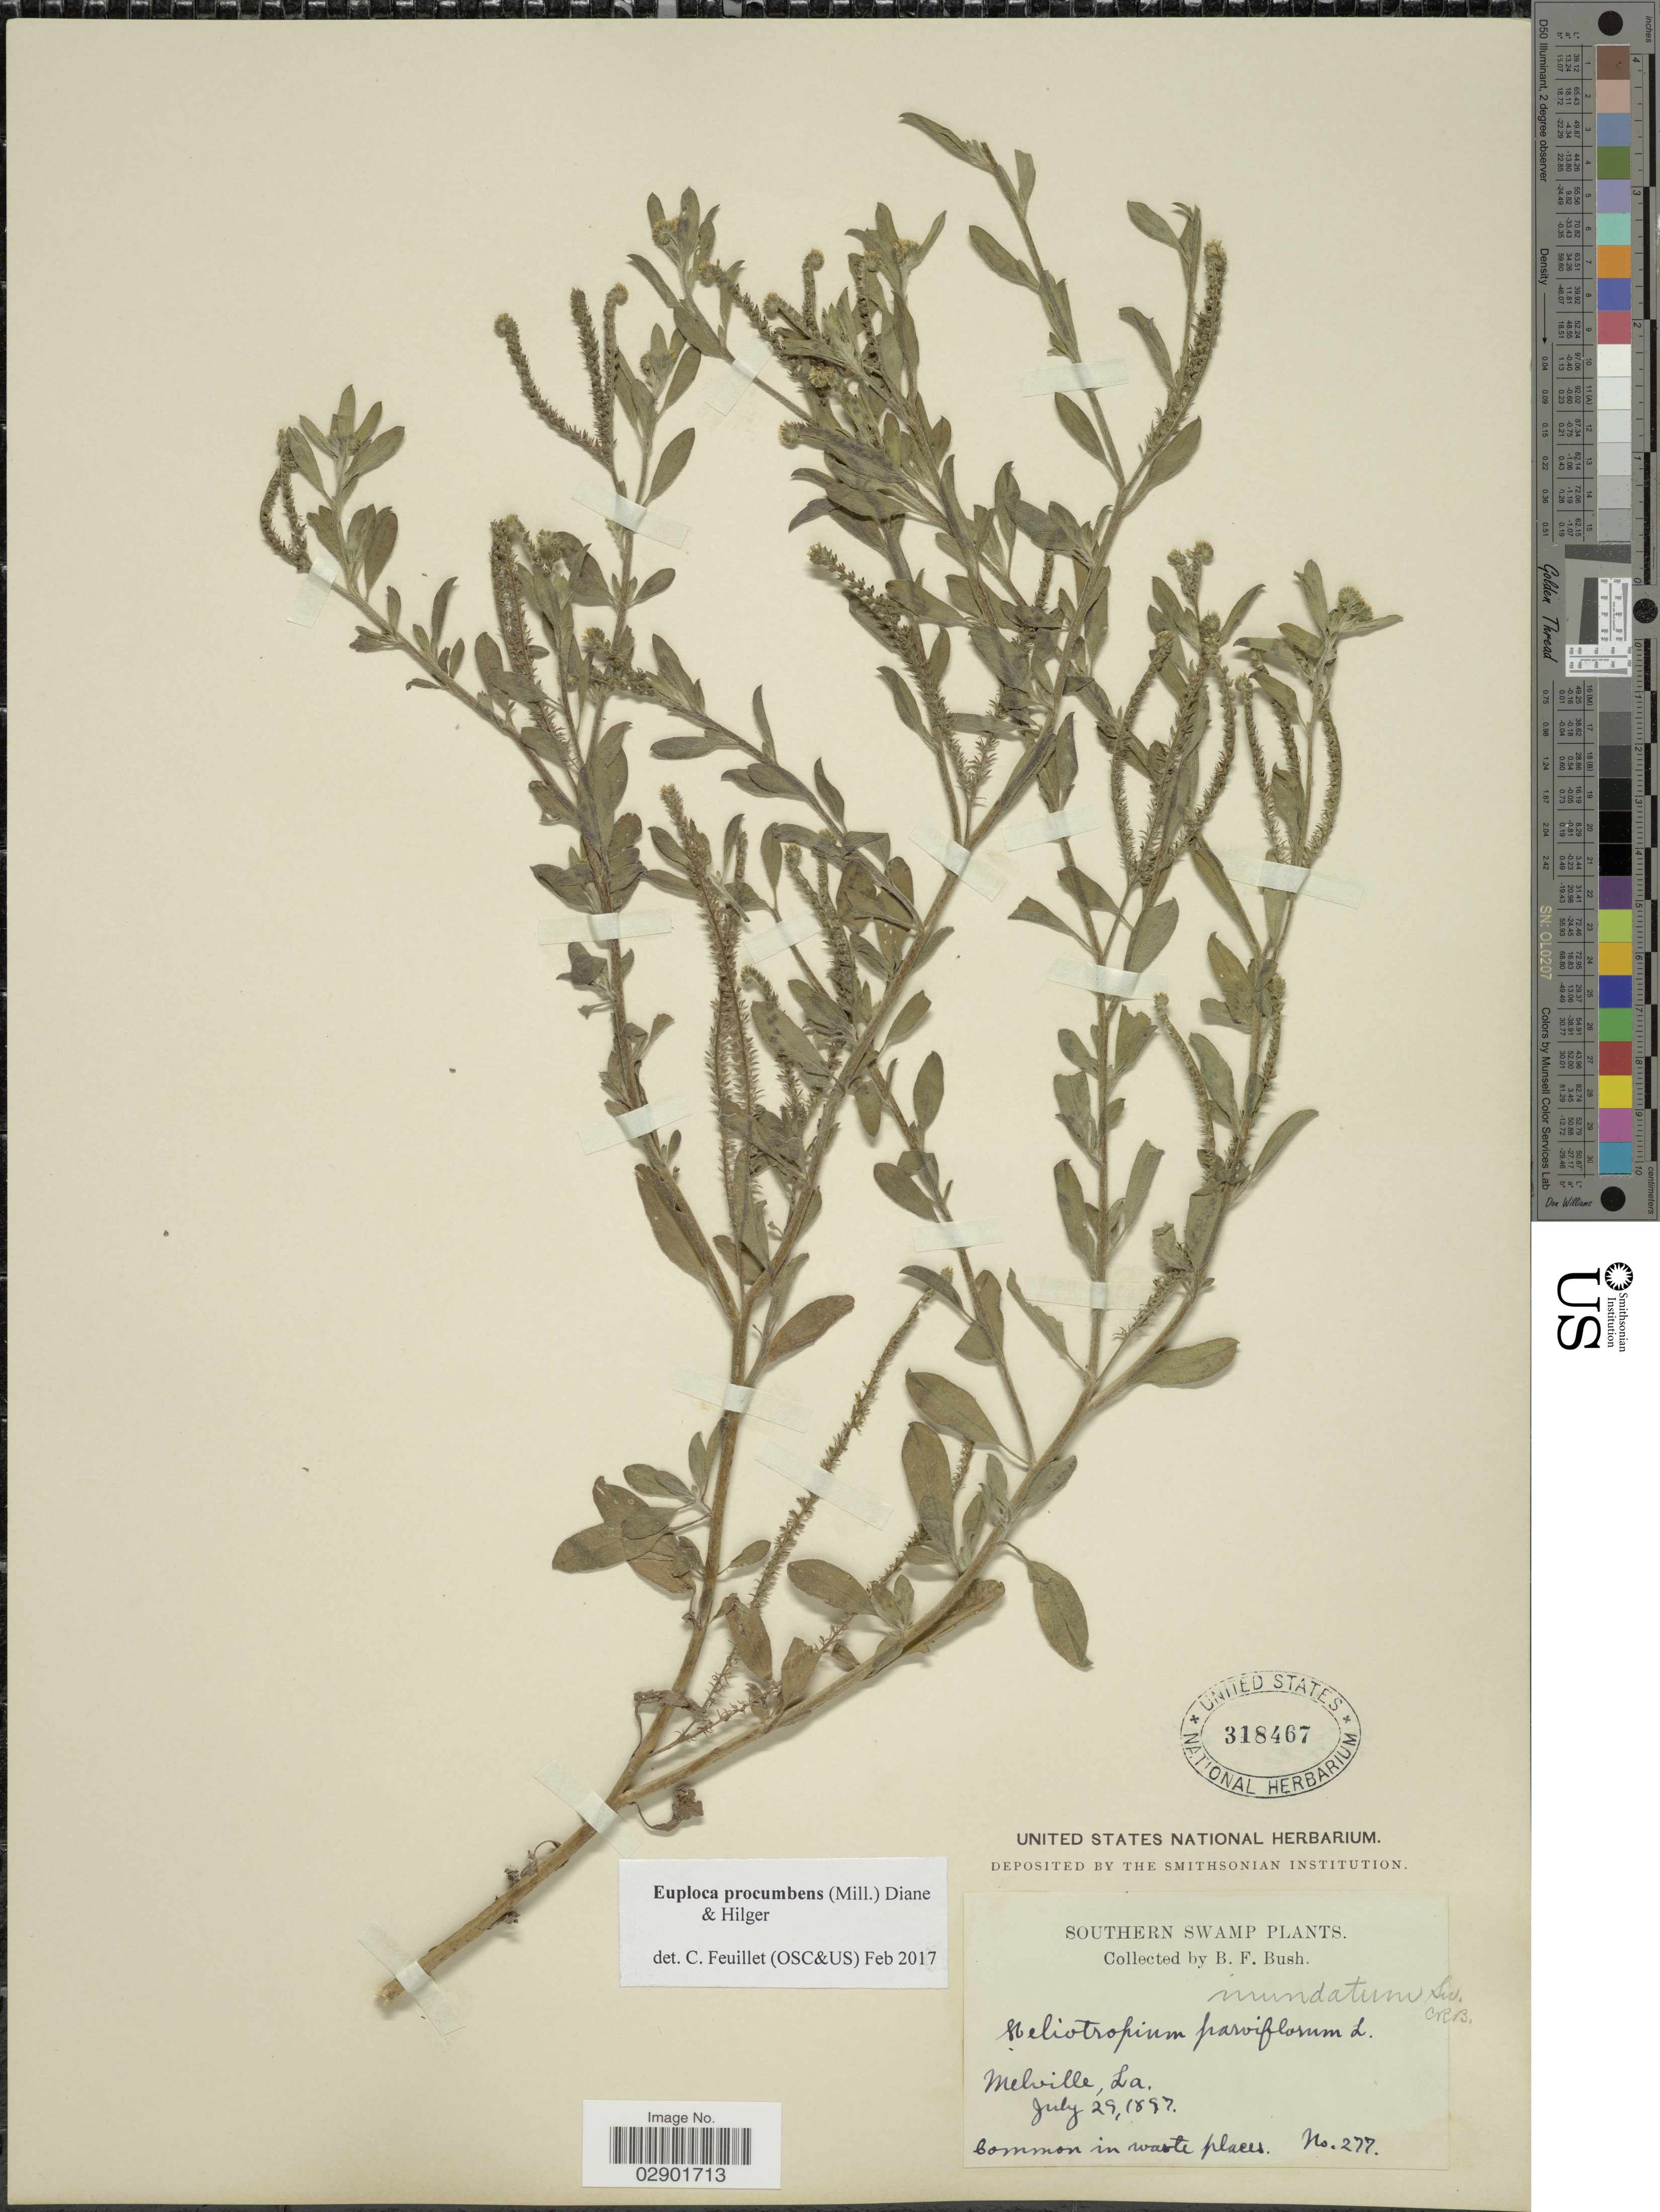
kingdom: Plantae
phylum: Tracheophyta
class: Magnoliopsida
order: Boraginales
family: Heliotropiaceae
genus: Euploca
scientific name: Euploca procumbens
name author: (Mill.) Diane & Hilger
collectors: B. F. Bush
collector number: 277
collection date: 1897-07-29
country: United States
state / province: Louisiana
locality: Southern swamp. Melville, La.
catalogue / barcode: US 318467